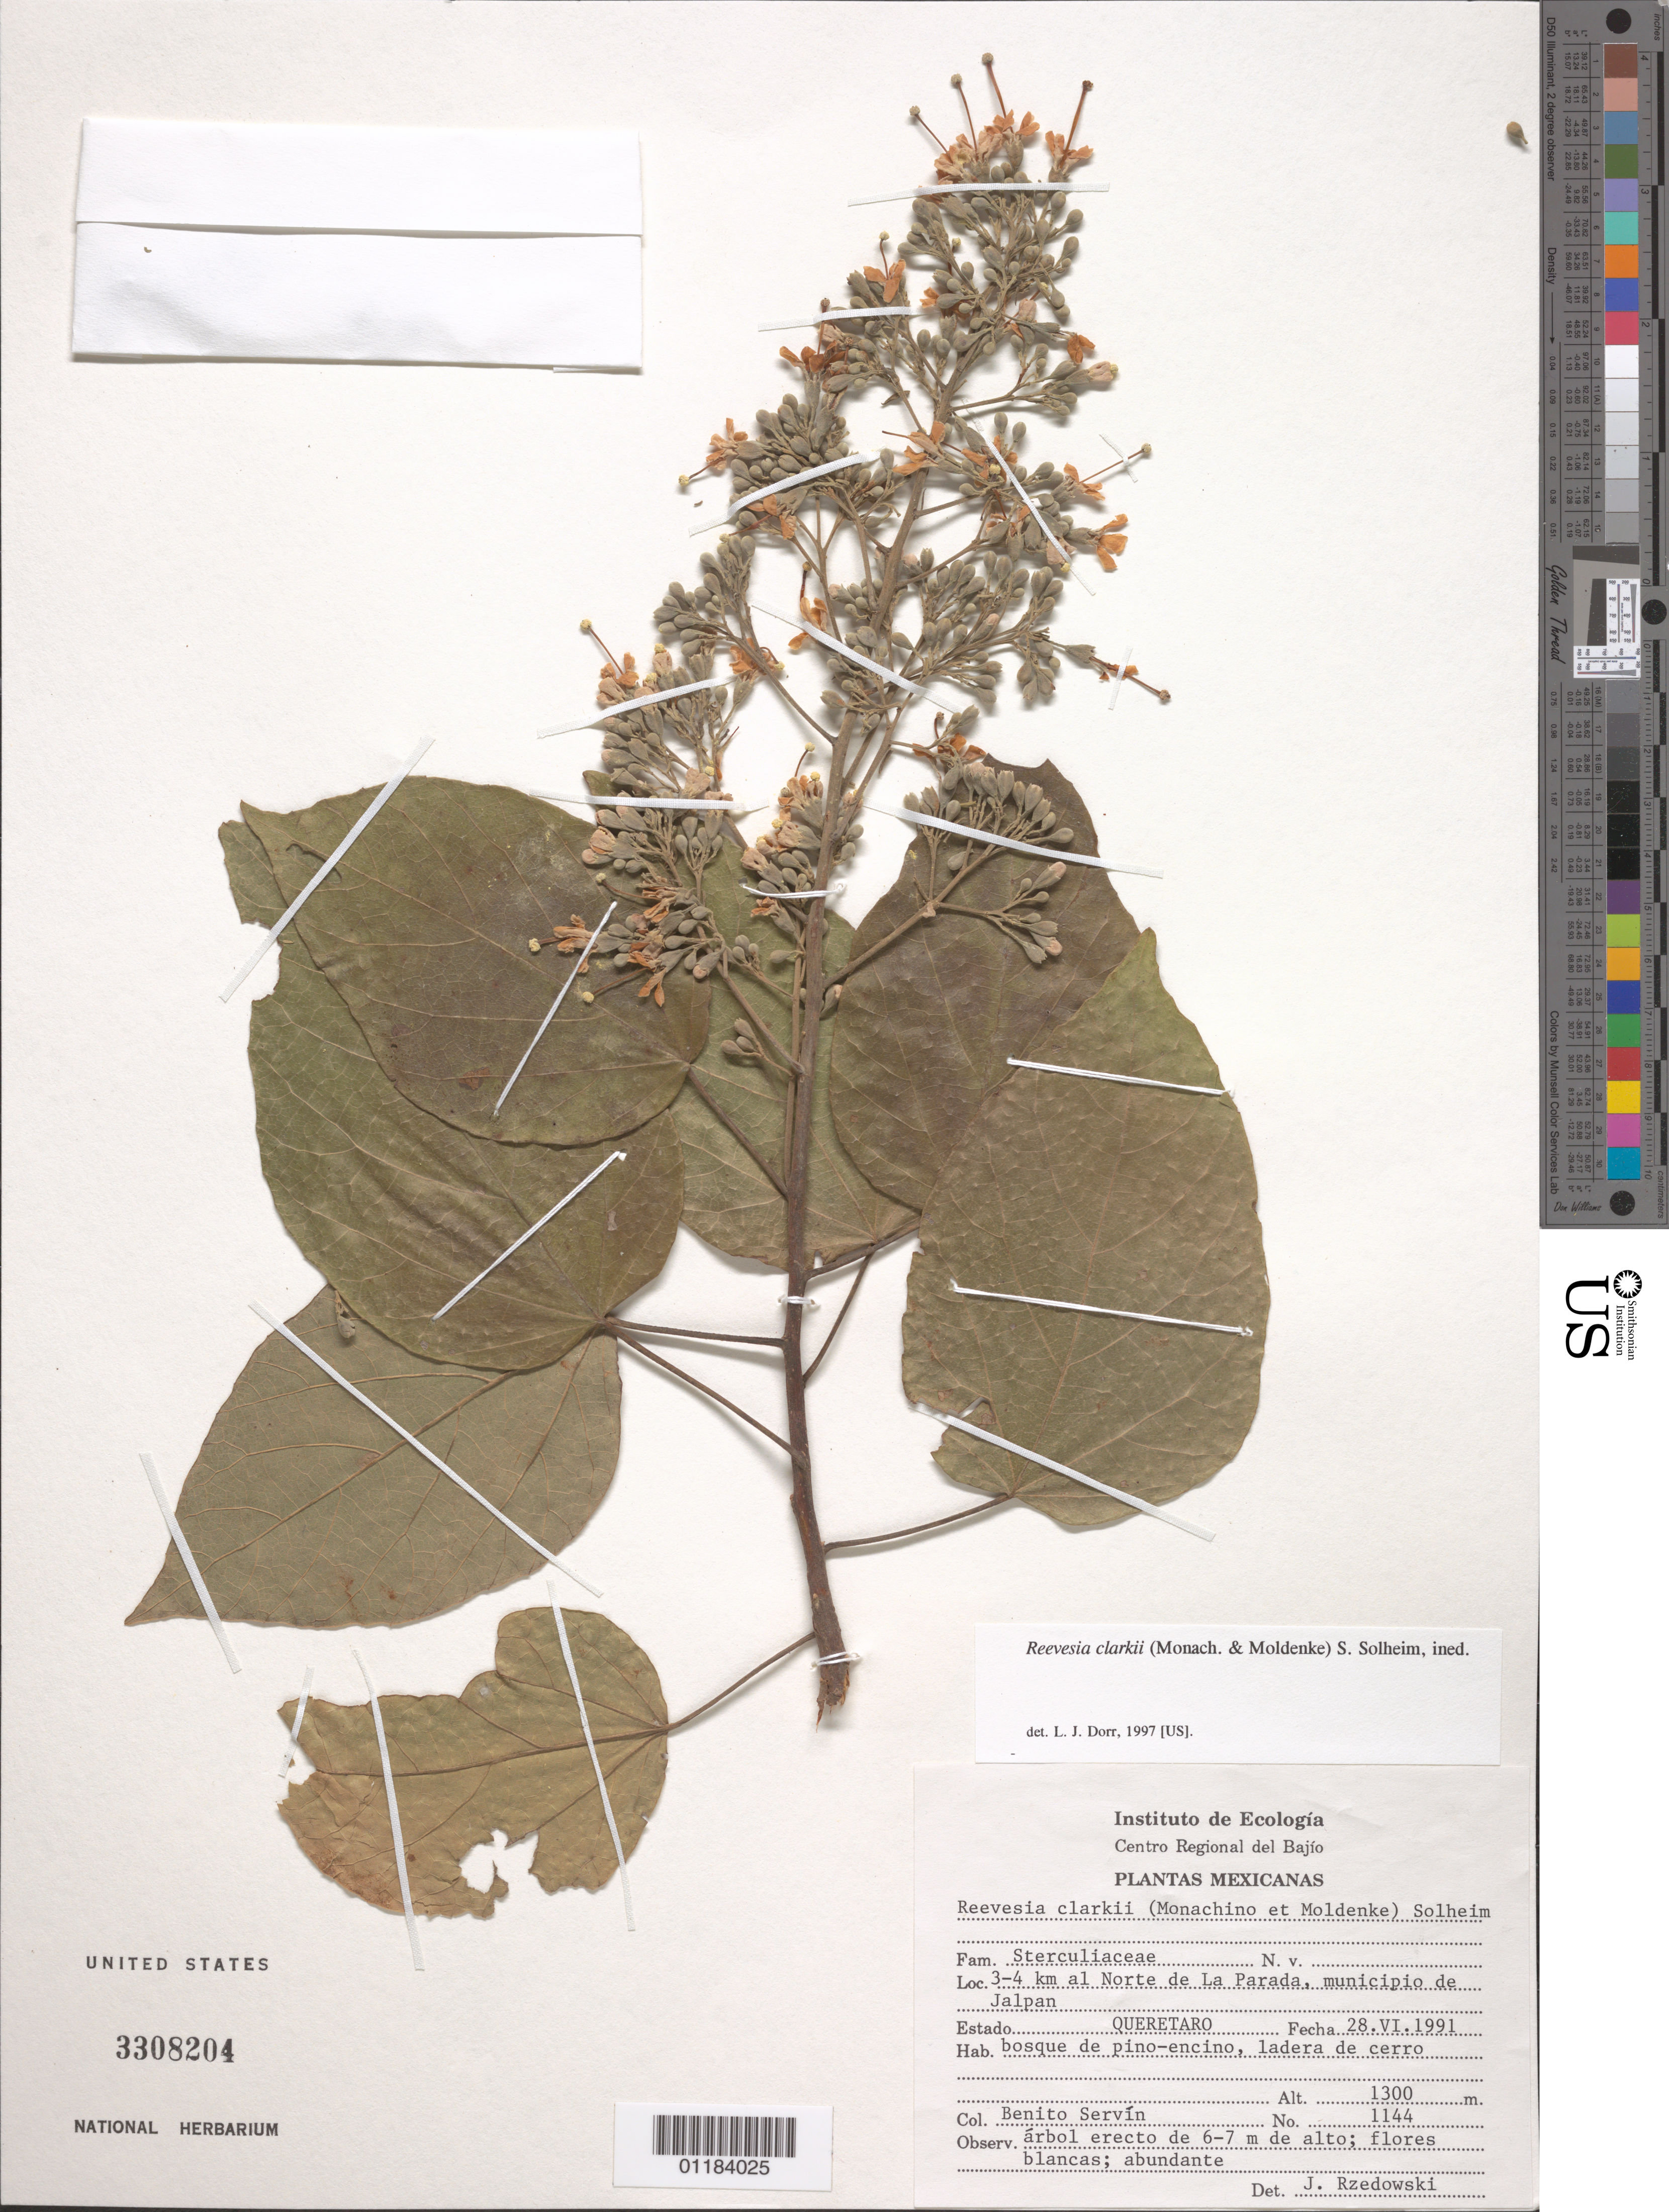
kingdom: Plantae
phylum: Tracheophyta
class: Magnoliopsida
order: Malvales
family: Malvaceae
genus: Reevesia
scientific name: Reevesia clarkii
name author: (Monach. & Moldenke) S. Solheim ex Machuca-Machuca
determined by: Dorr, L. J., (BOT), Smithsonian Institution - National Museum of Natural History (UNITED STATES)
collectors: B. Servín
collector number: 1144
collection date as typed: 28.VI.1991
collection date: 1991-06-28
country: Mexico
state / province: Querétaro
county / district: Jalpan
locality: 3-4 km al Norte de La Parada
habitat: bosque de pino-encino, ladera de cerro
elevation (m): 1300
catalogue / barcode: US 3308204